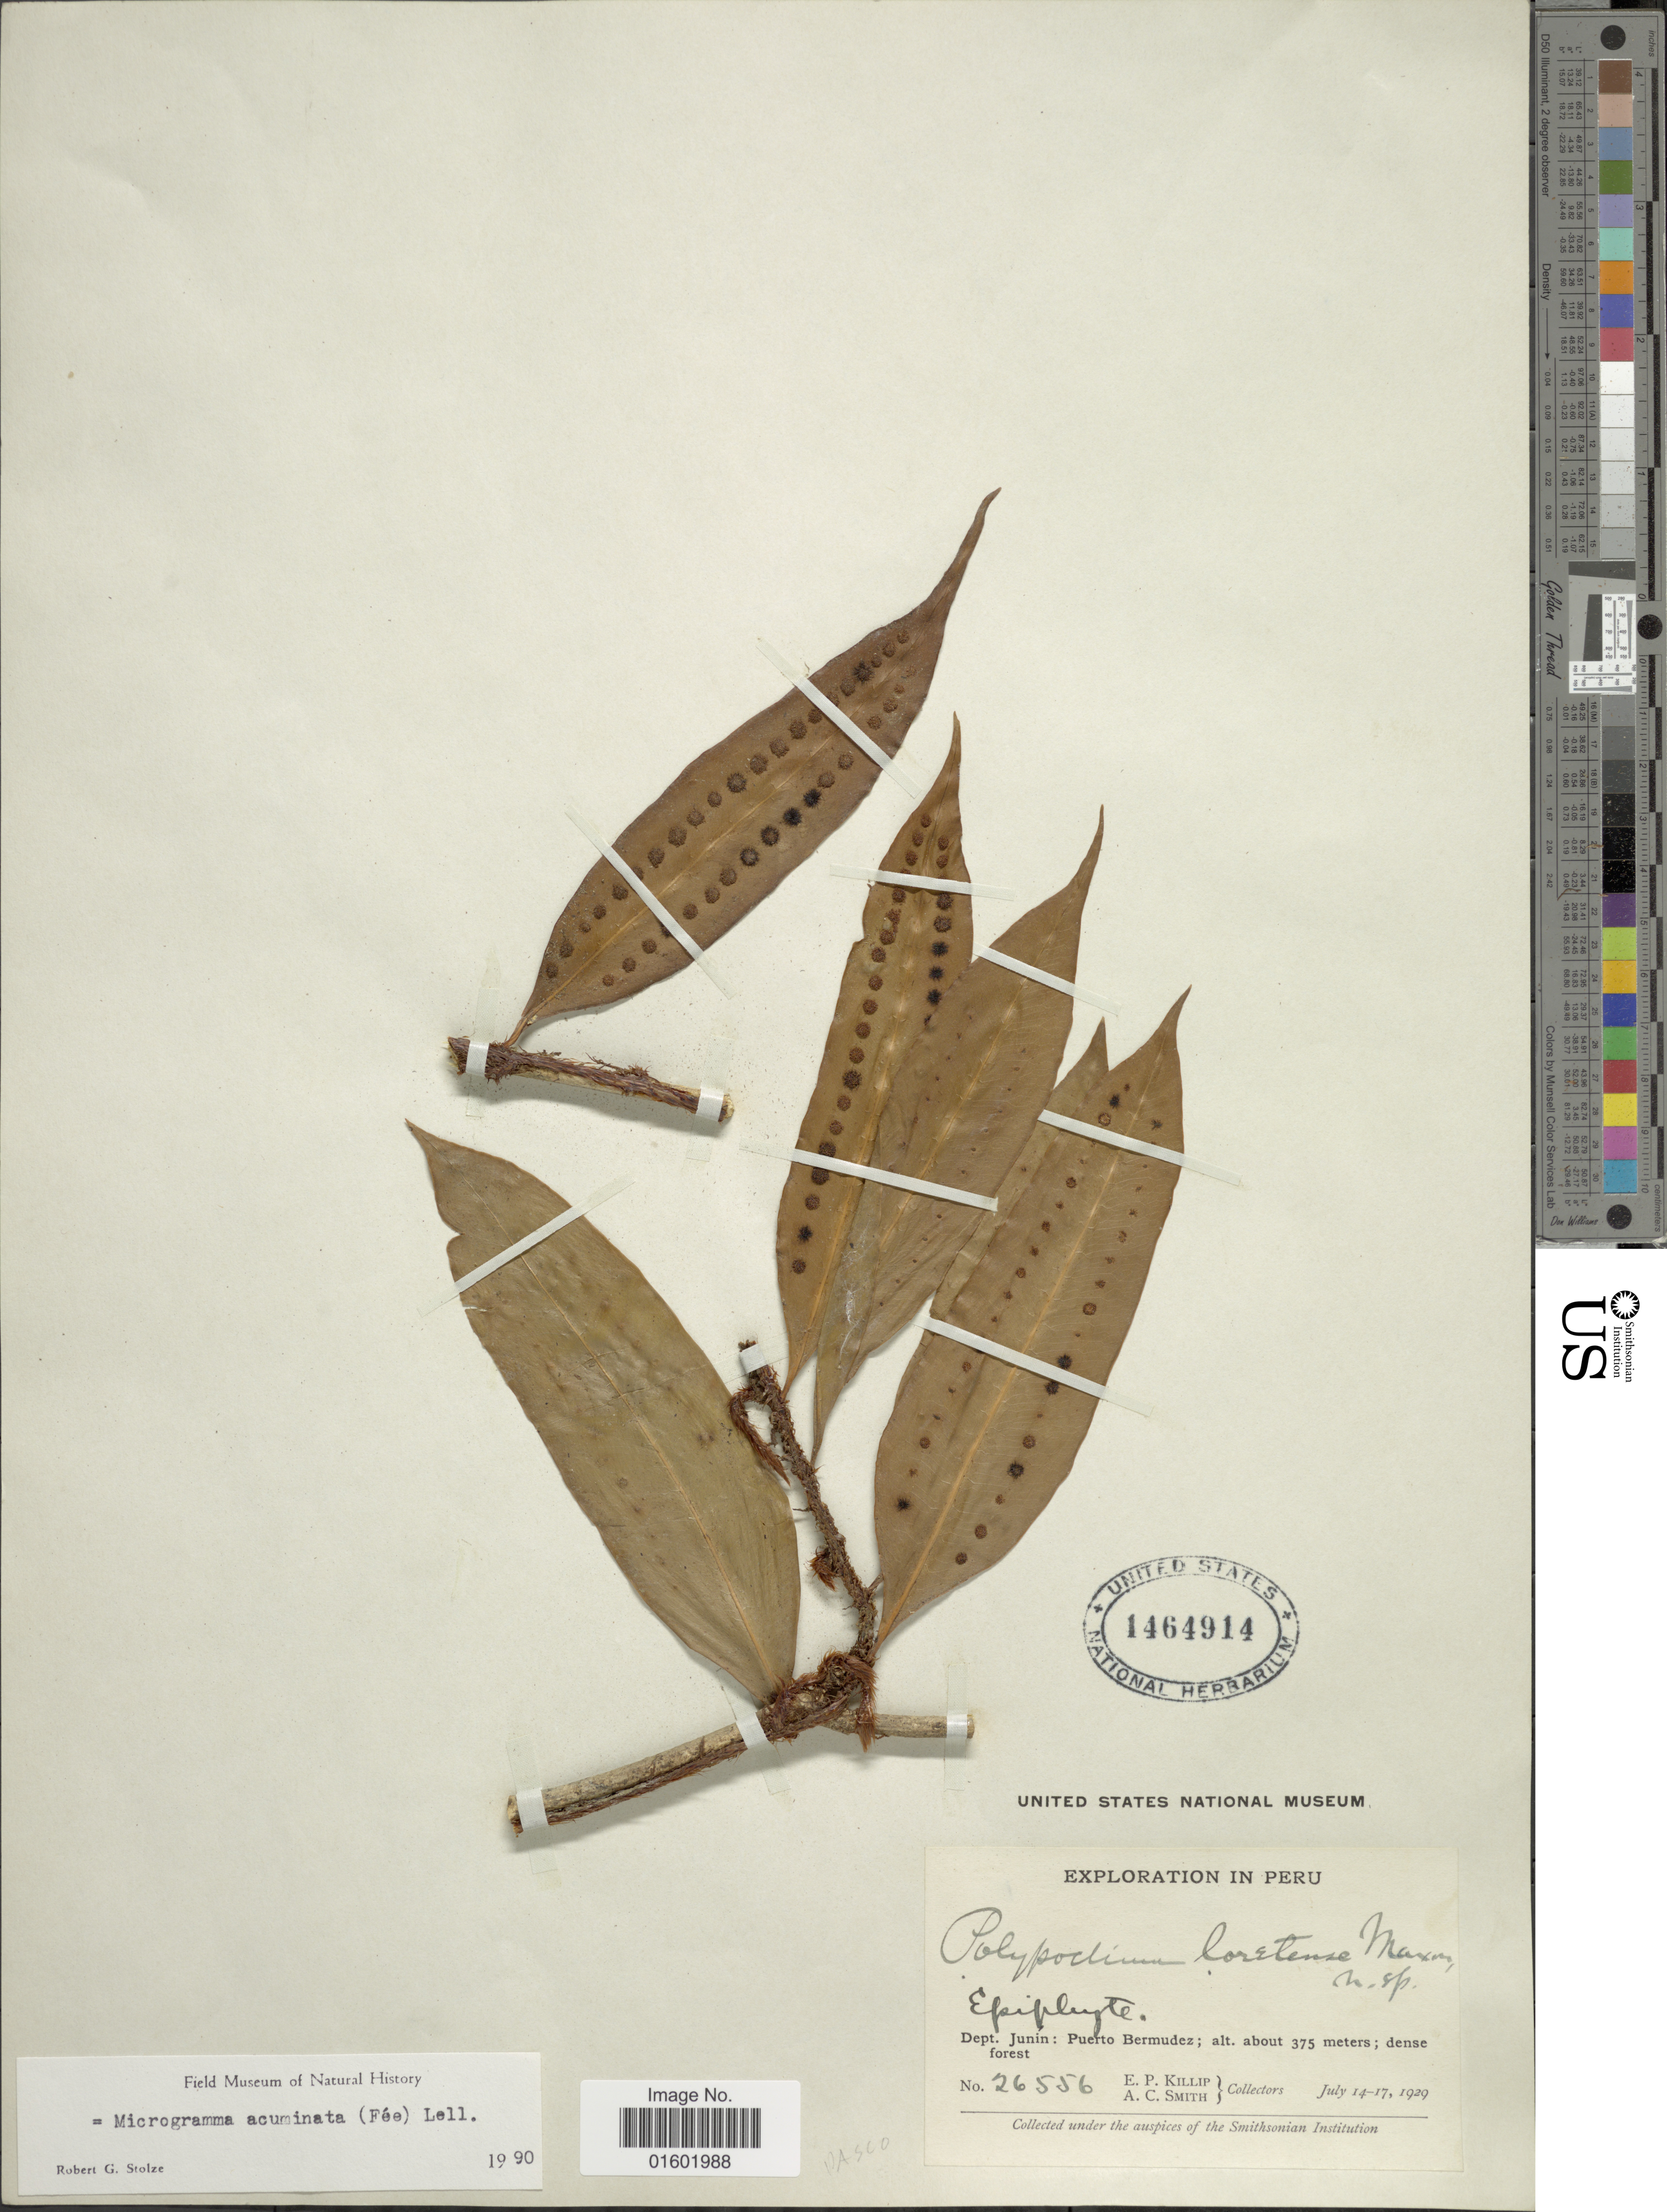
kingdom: Plantae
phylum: Tracheophyta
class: Polypodiopsida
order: Polypodiales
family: Polypodiaceae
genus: Microgramma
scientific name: Microgramma thurnii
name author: (Baker) R.M. Tryon & Stolze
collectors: E. P. Killip & A. C. Smith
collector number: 26556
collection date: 1929-07-14/1929-07-17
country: Peru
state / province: Junín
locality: Dept. Junin, Puerto Bermudez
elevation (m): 375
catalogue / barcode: US 1464914